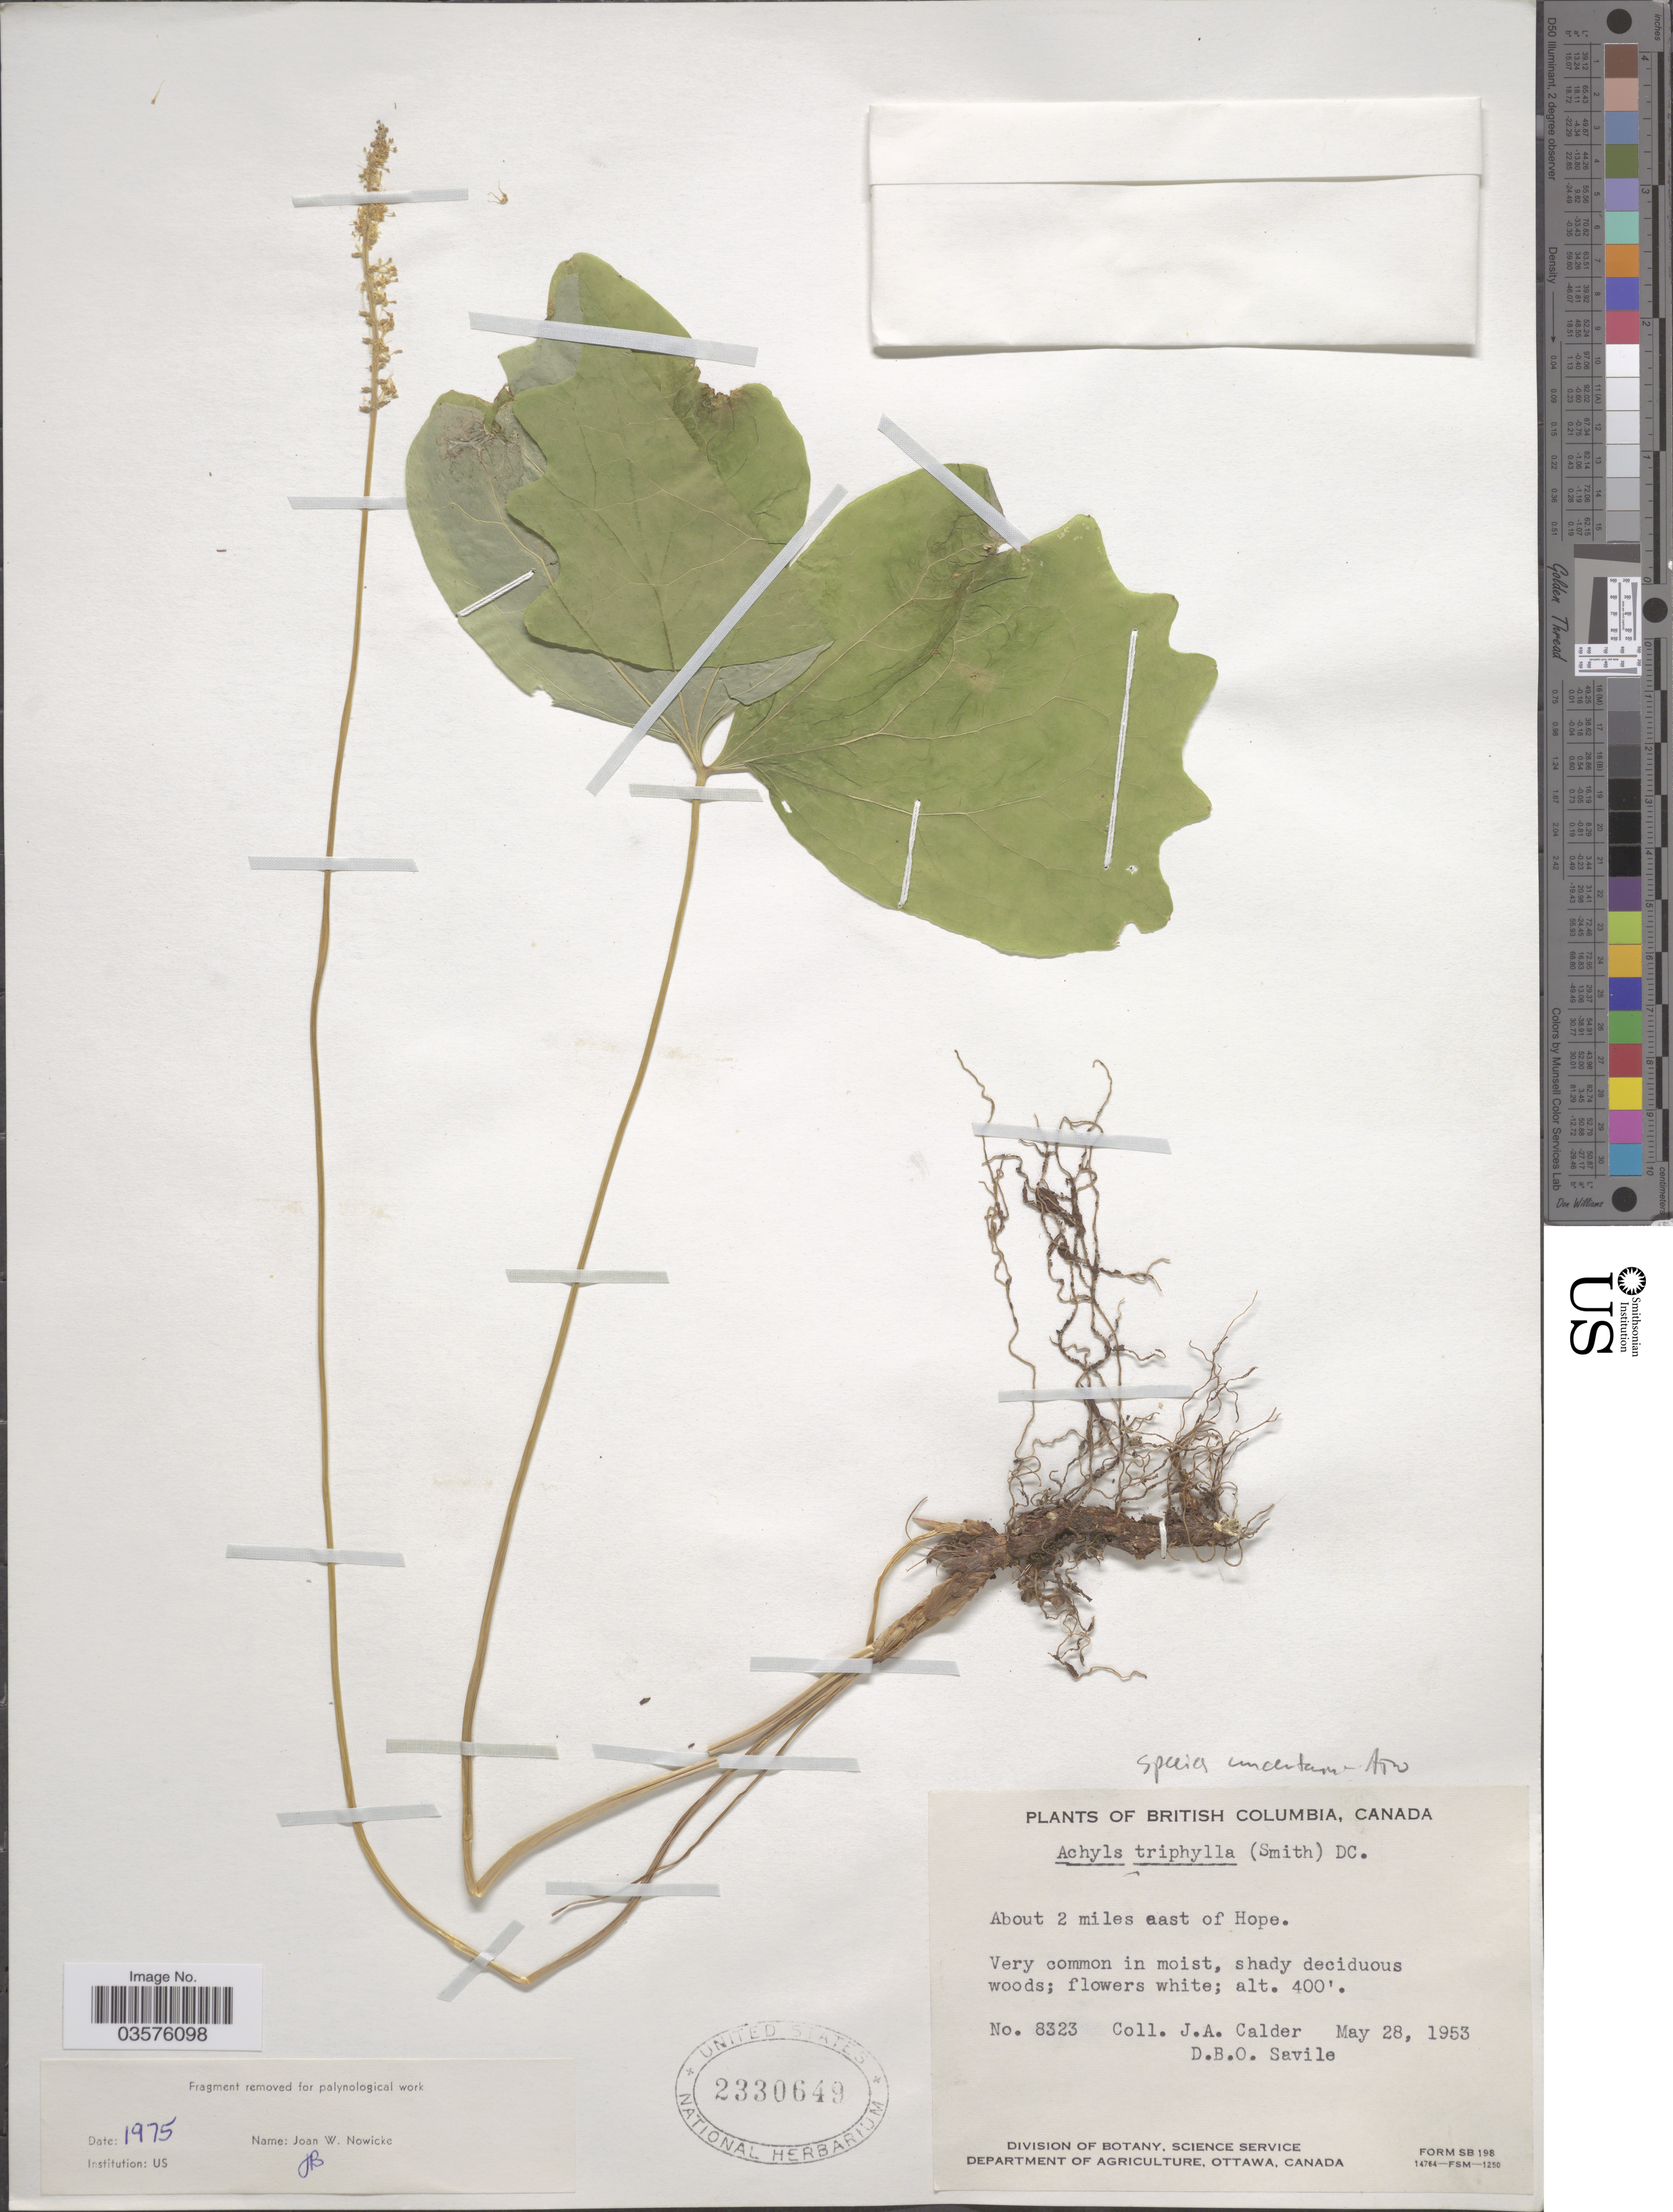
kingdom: Plantae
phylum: Tracheophyta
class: Magnoliopsida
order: Ranunculales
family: Berberidaceae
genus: Achlys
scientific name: Achlys californica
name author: Fukuda & H.G. Baker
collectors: J. A. Calder & D. Savile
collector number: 8323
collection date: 1953-05-28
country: Canada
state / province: British Columbia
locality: About 2 miles east of Hope.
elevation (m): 122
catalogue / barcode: US 2330649